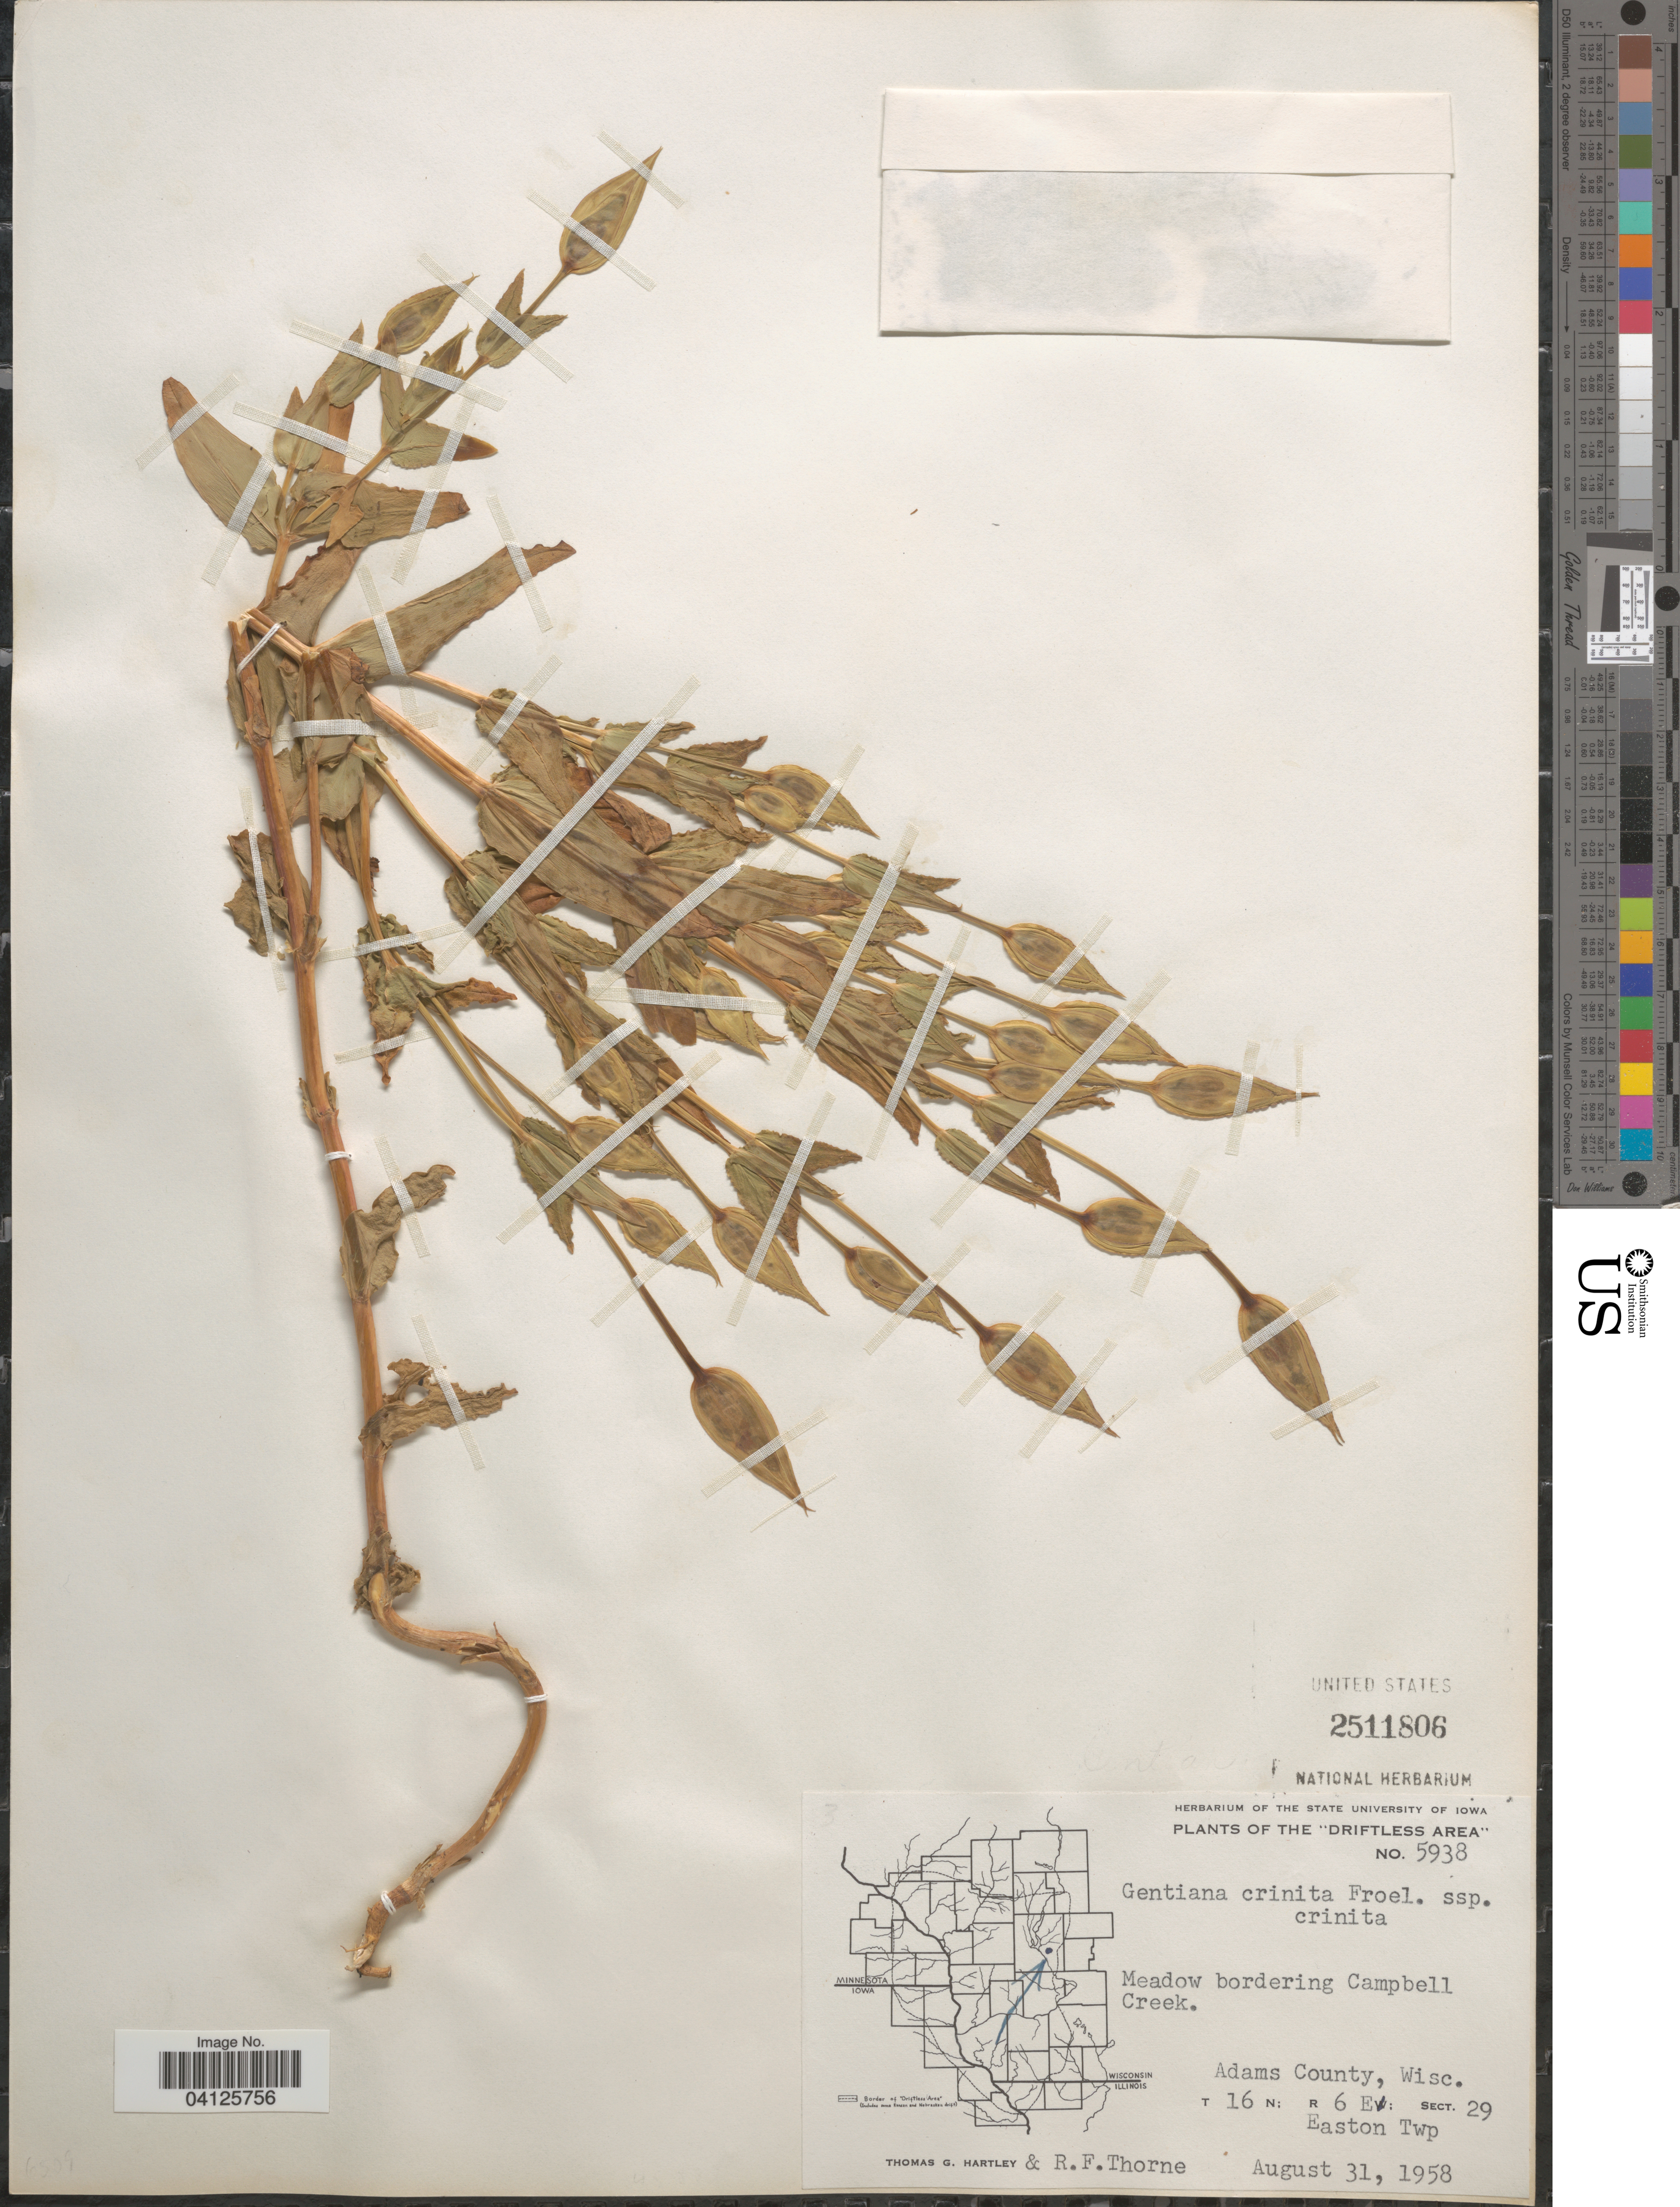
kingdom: Plantae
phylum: Tracheophyta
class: Magnoliopsida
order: Gentianales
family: Gentianaceae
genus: Gentiana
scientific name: Gentiana crinita subsp. crinita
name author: Froel.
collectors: T. G. Hartley & R. Thorne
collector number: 5938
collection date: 1958-08-31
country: United States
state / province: Wisconsin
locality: The "Driftless Area". Meadow bordering Campbell Creek. Adams County. T16N; R6E; Sect. 29. Easton Twp.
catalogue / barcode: US 2511806